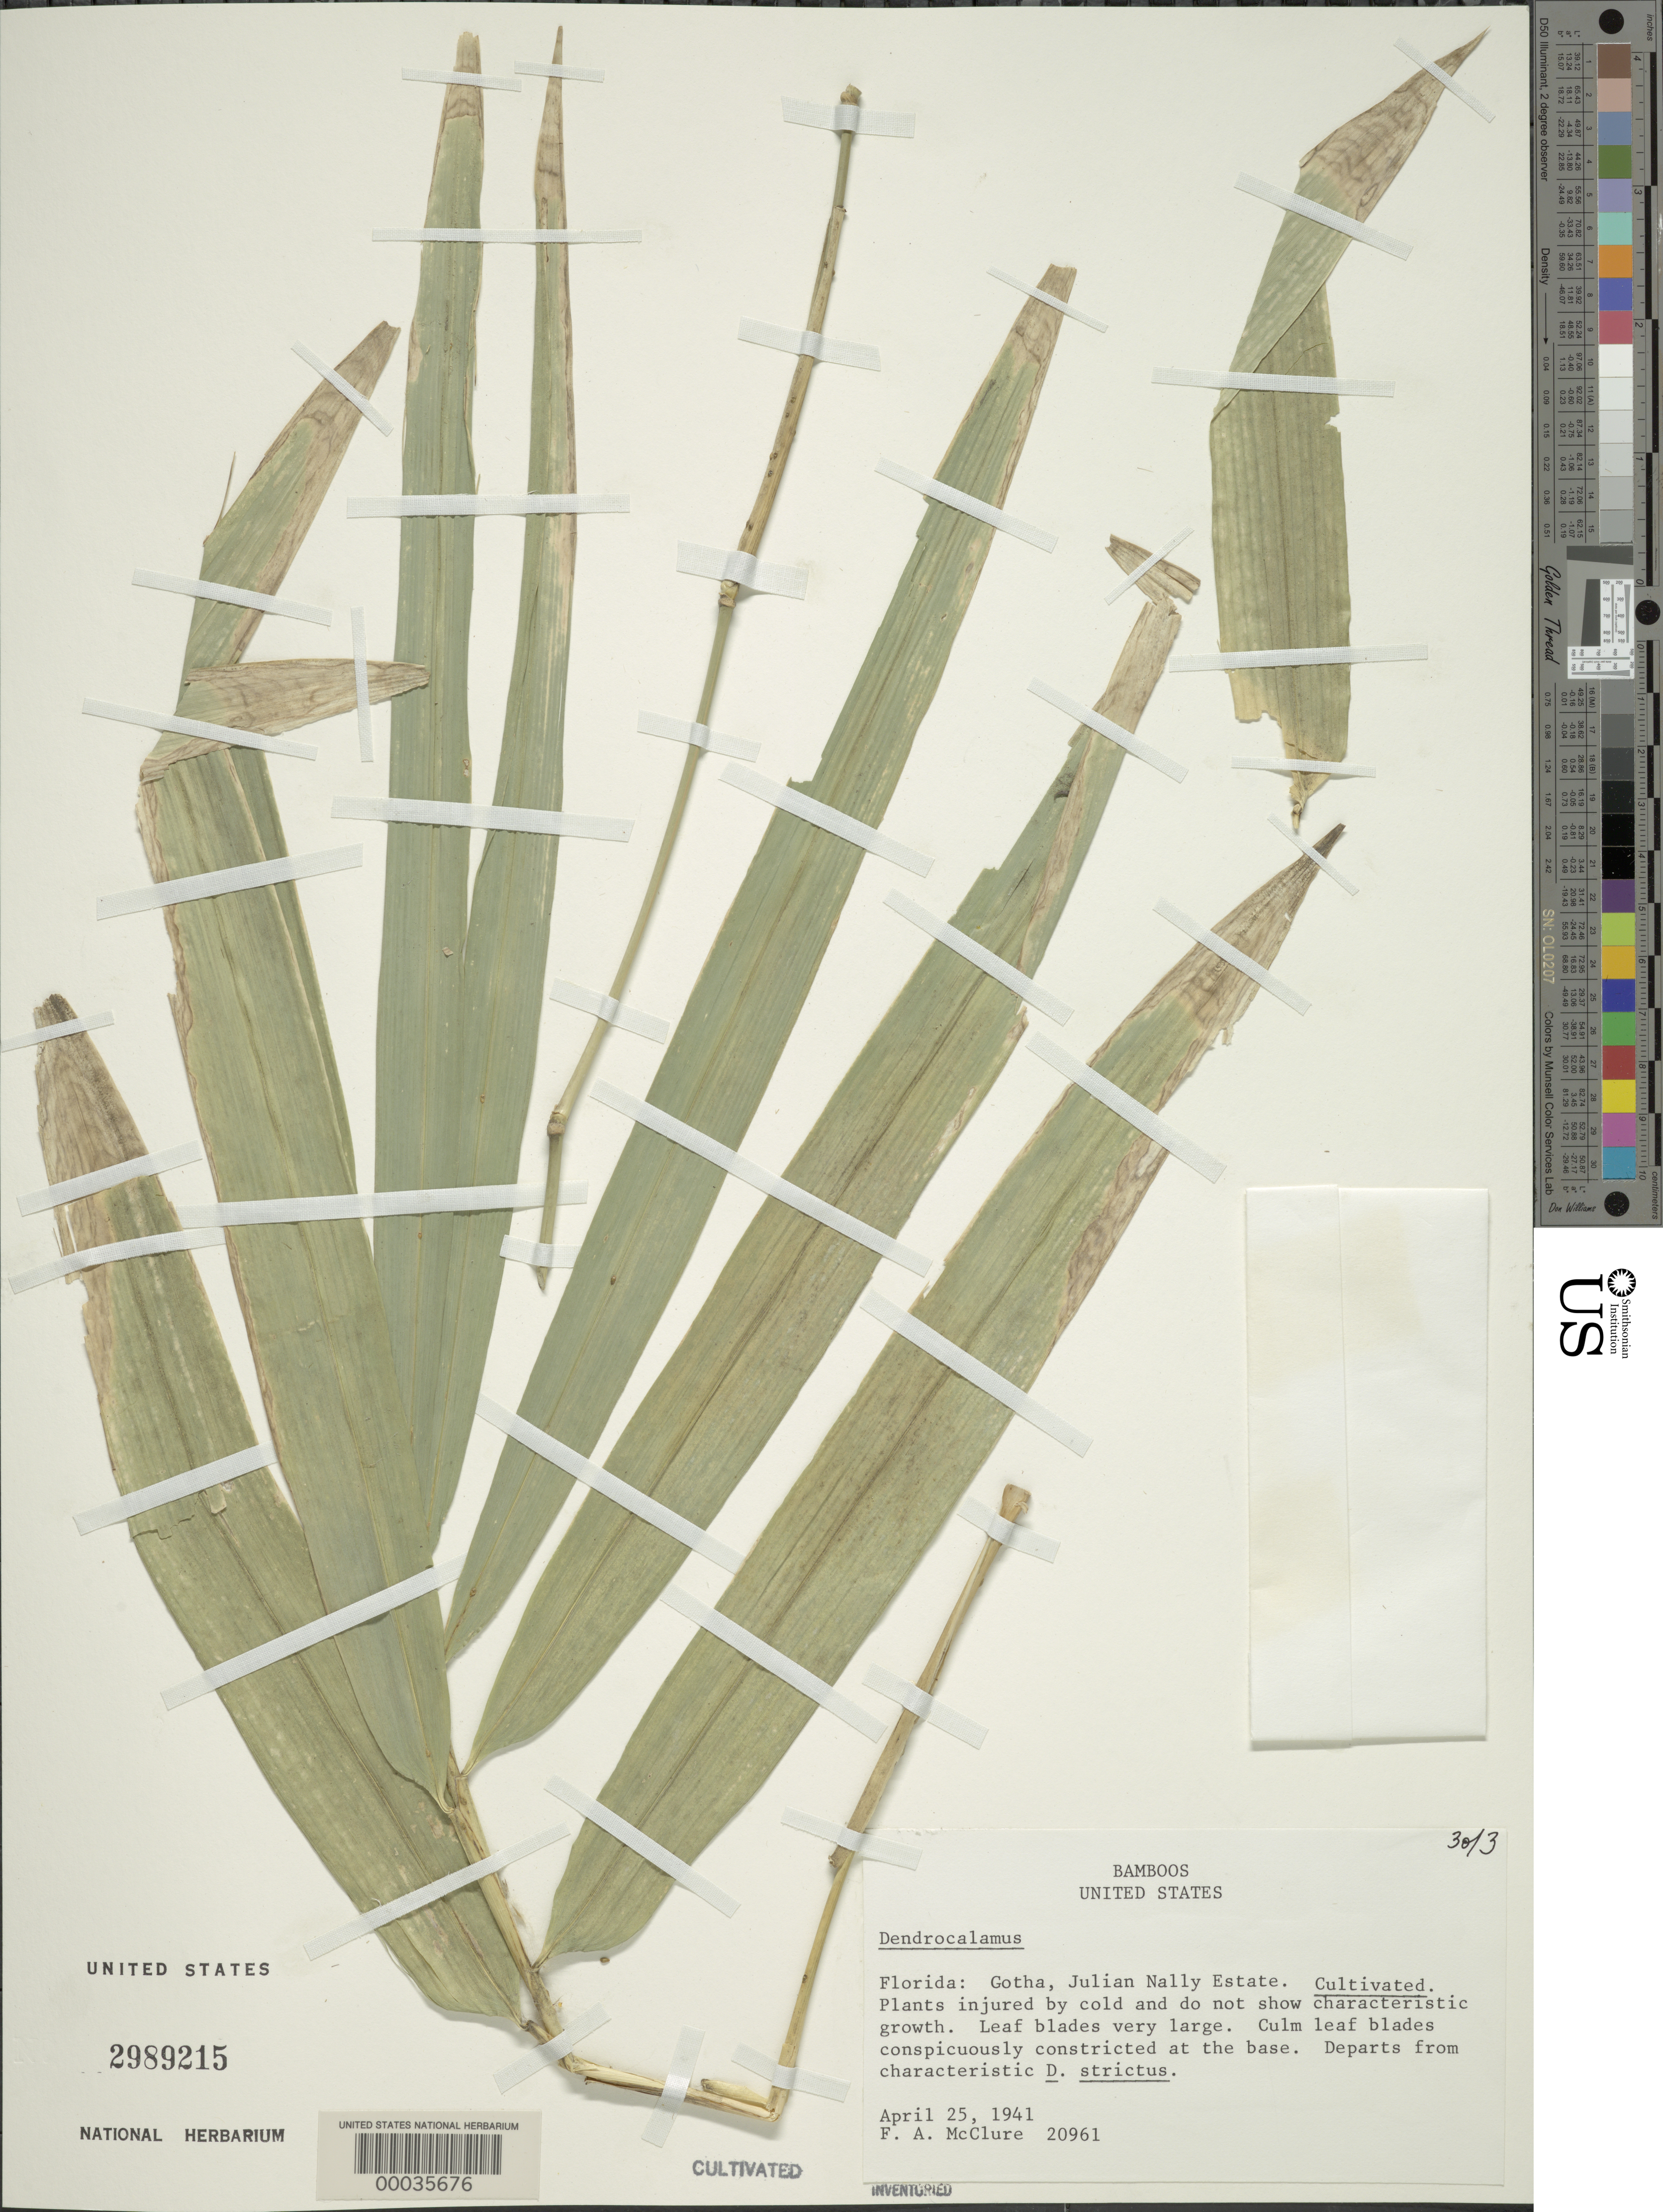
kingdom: Plantae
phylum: Tracheophyta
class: Liliopsida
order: Poales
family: Poaceae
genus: Dendrocalamus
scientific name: Dendrocalamus sp.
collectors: F. A. McClure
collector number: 20961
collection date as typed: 25 Apr 1941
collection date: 1941-04-25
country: United States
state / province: Florida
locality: Julian nally estate gotha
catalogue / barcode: US 2989215